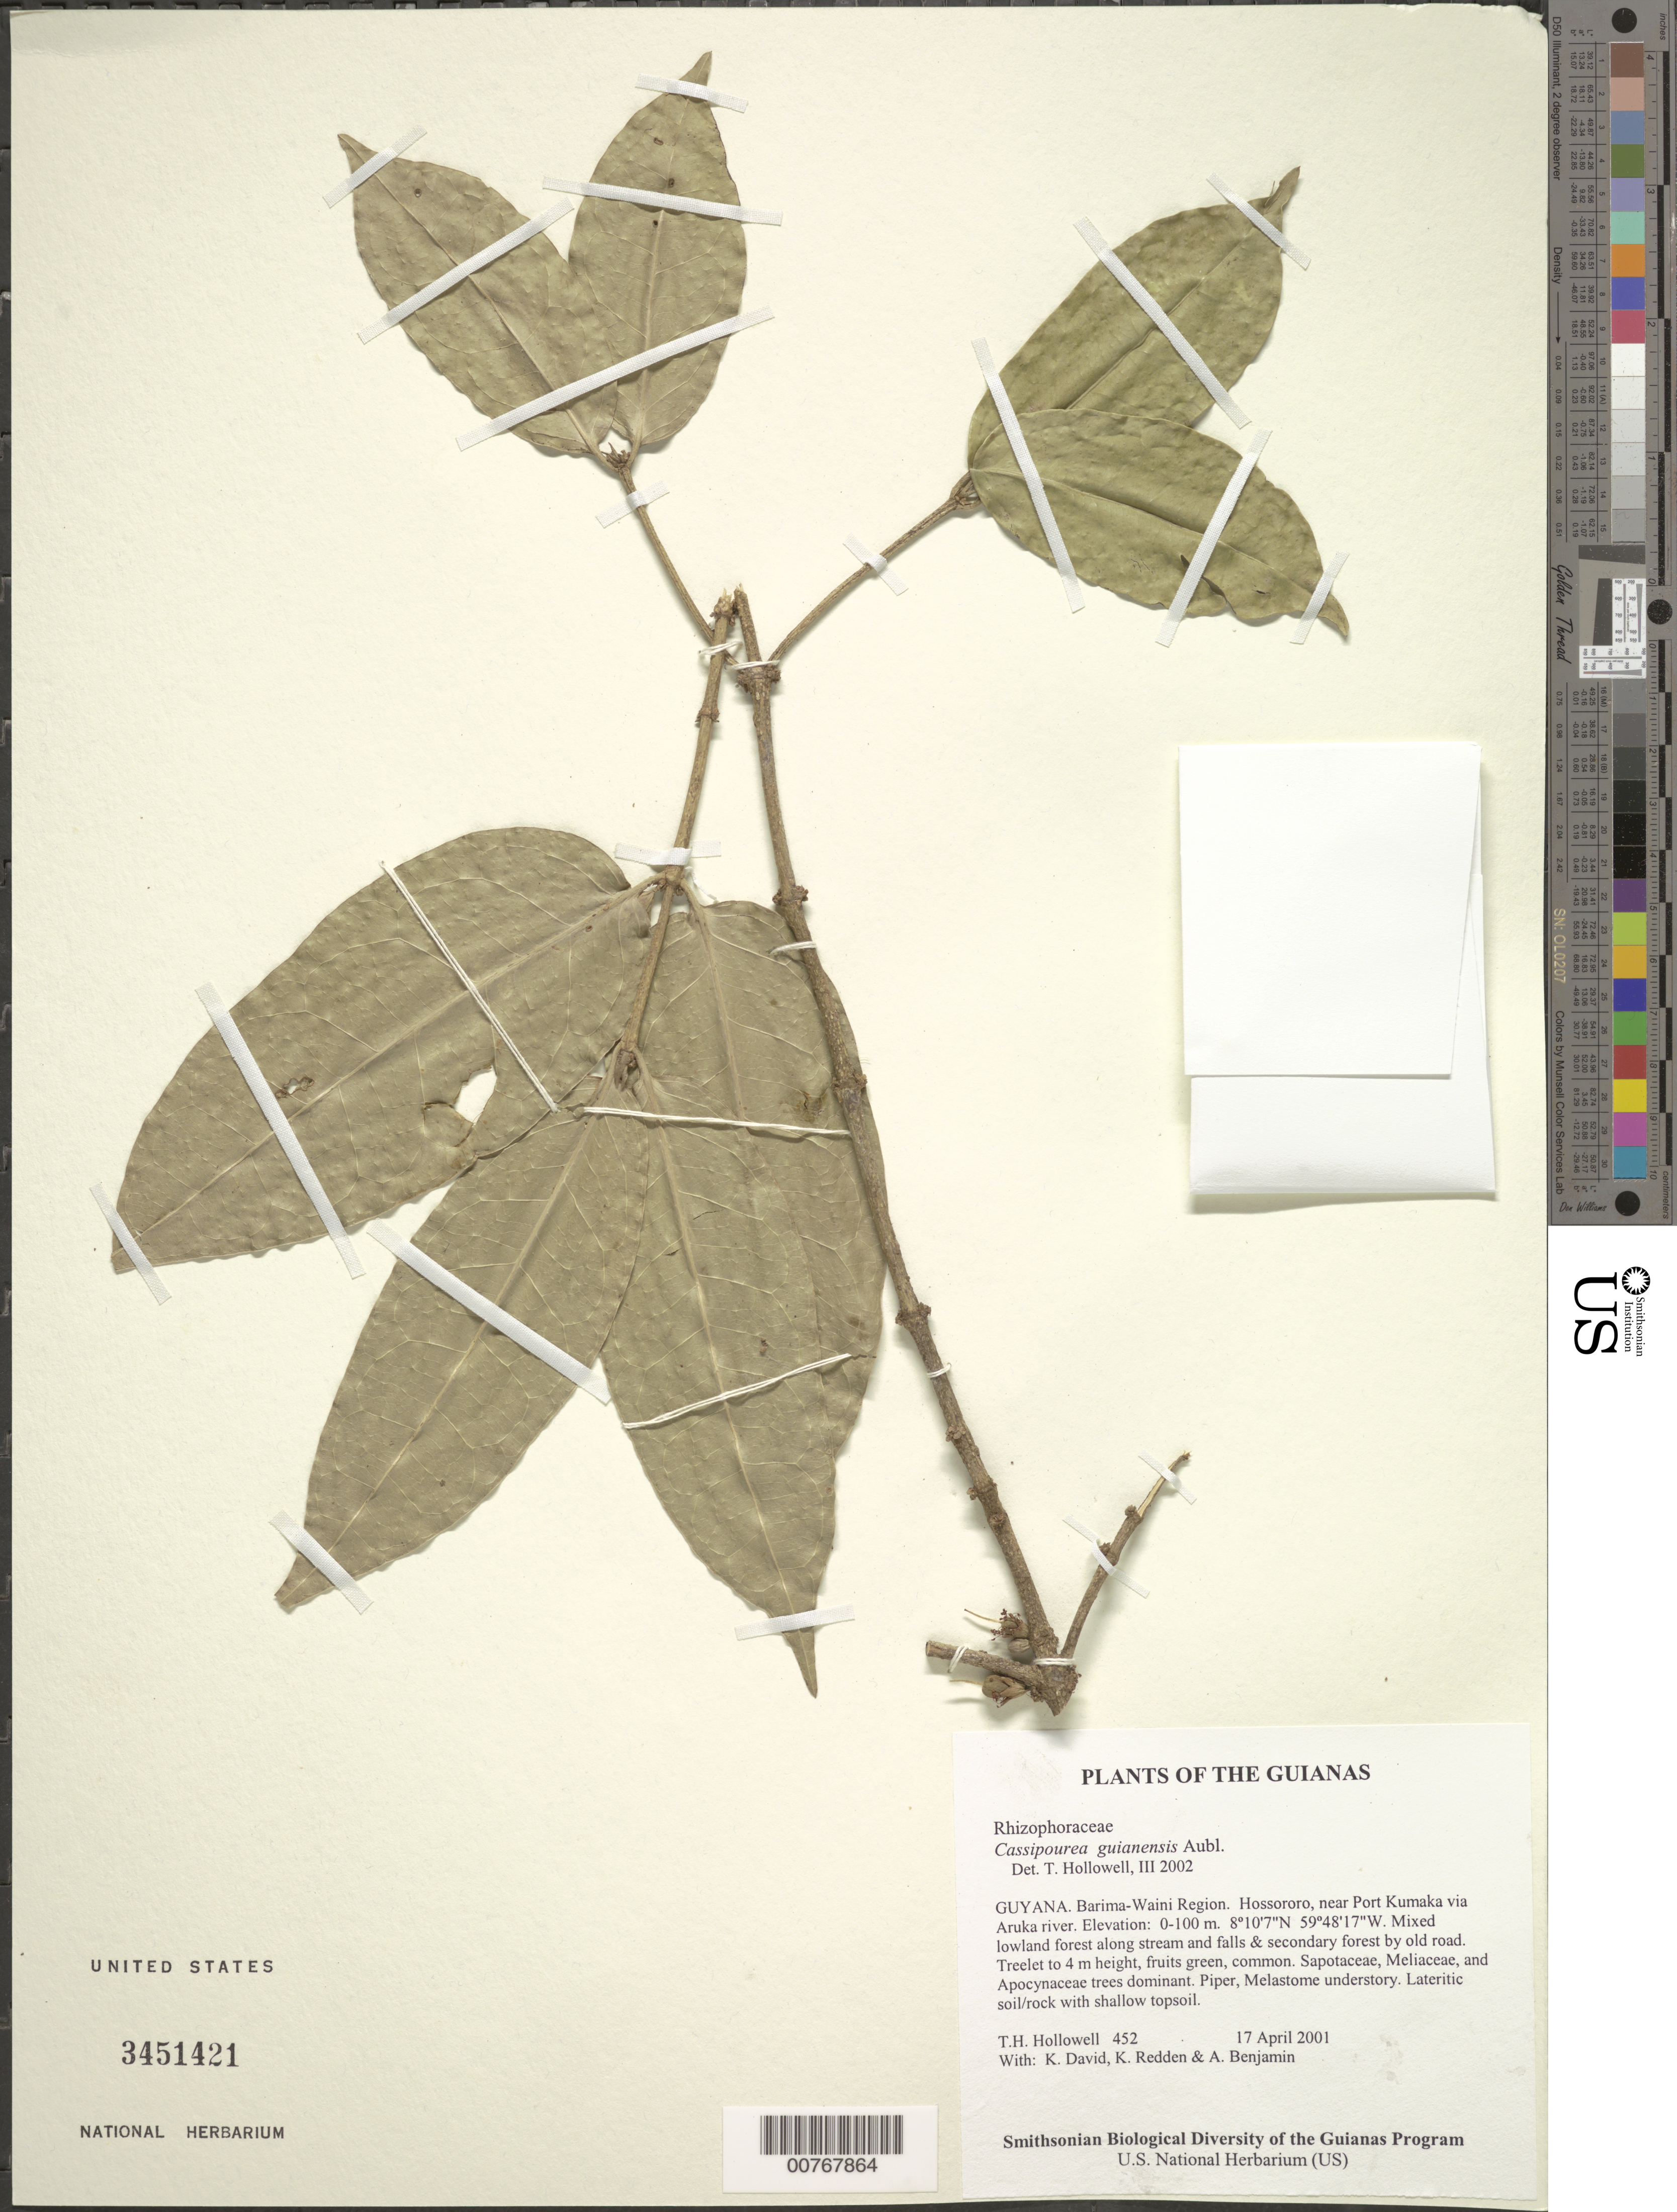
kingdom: Plantae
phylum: Tracheophyta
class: Magnoliopsida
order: Malpighiales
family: Rhizophoraceae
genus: Cassipourea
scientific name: Cassipourea guianensis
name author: Aubl.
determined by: Hollowell, T. H., (BOT), Smithsonian Institution - National Museum of Natural History (UNITED STATES)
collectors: T. Hollowell, K. David, K. M. Redden & A. Benjamin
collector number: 452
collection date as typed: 17 April 2001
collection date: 2001-04-17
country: Guyana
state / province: Barima-Waini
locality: Hossororo, near Port Kumaka via Aruka river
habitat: Mixed lowland forest along stream and falls & secondary forest by old road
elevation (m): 0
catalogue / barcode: US 3451421